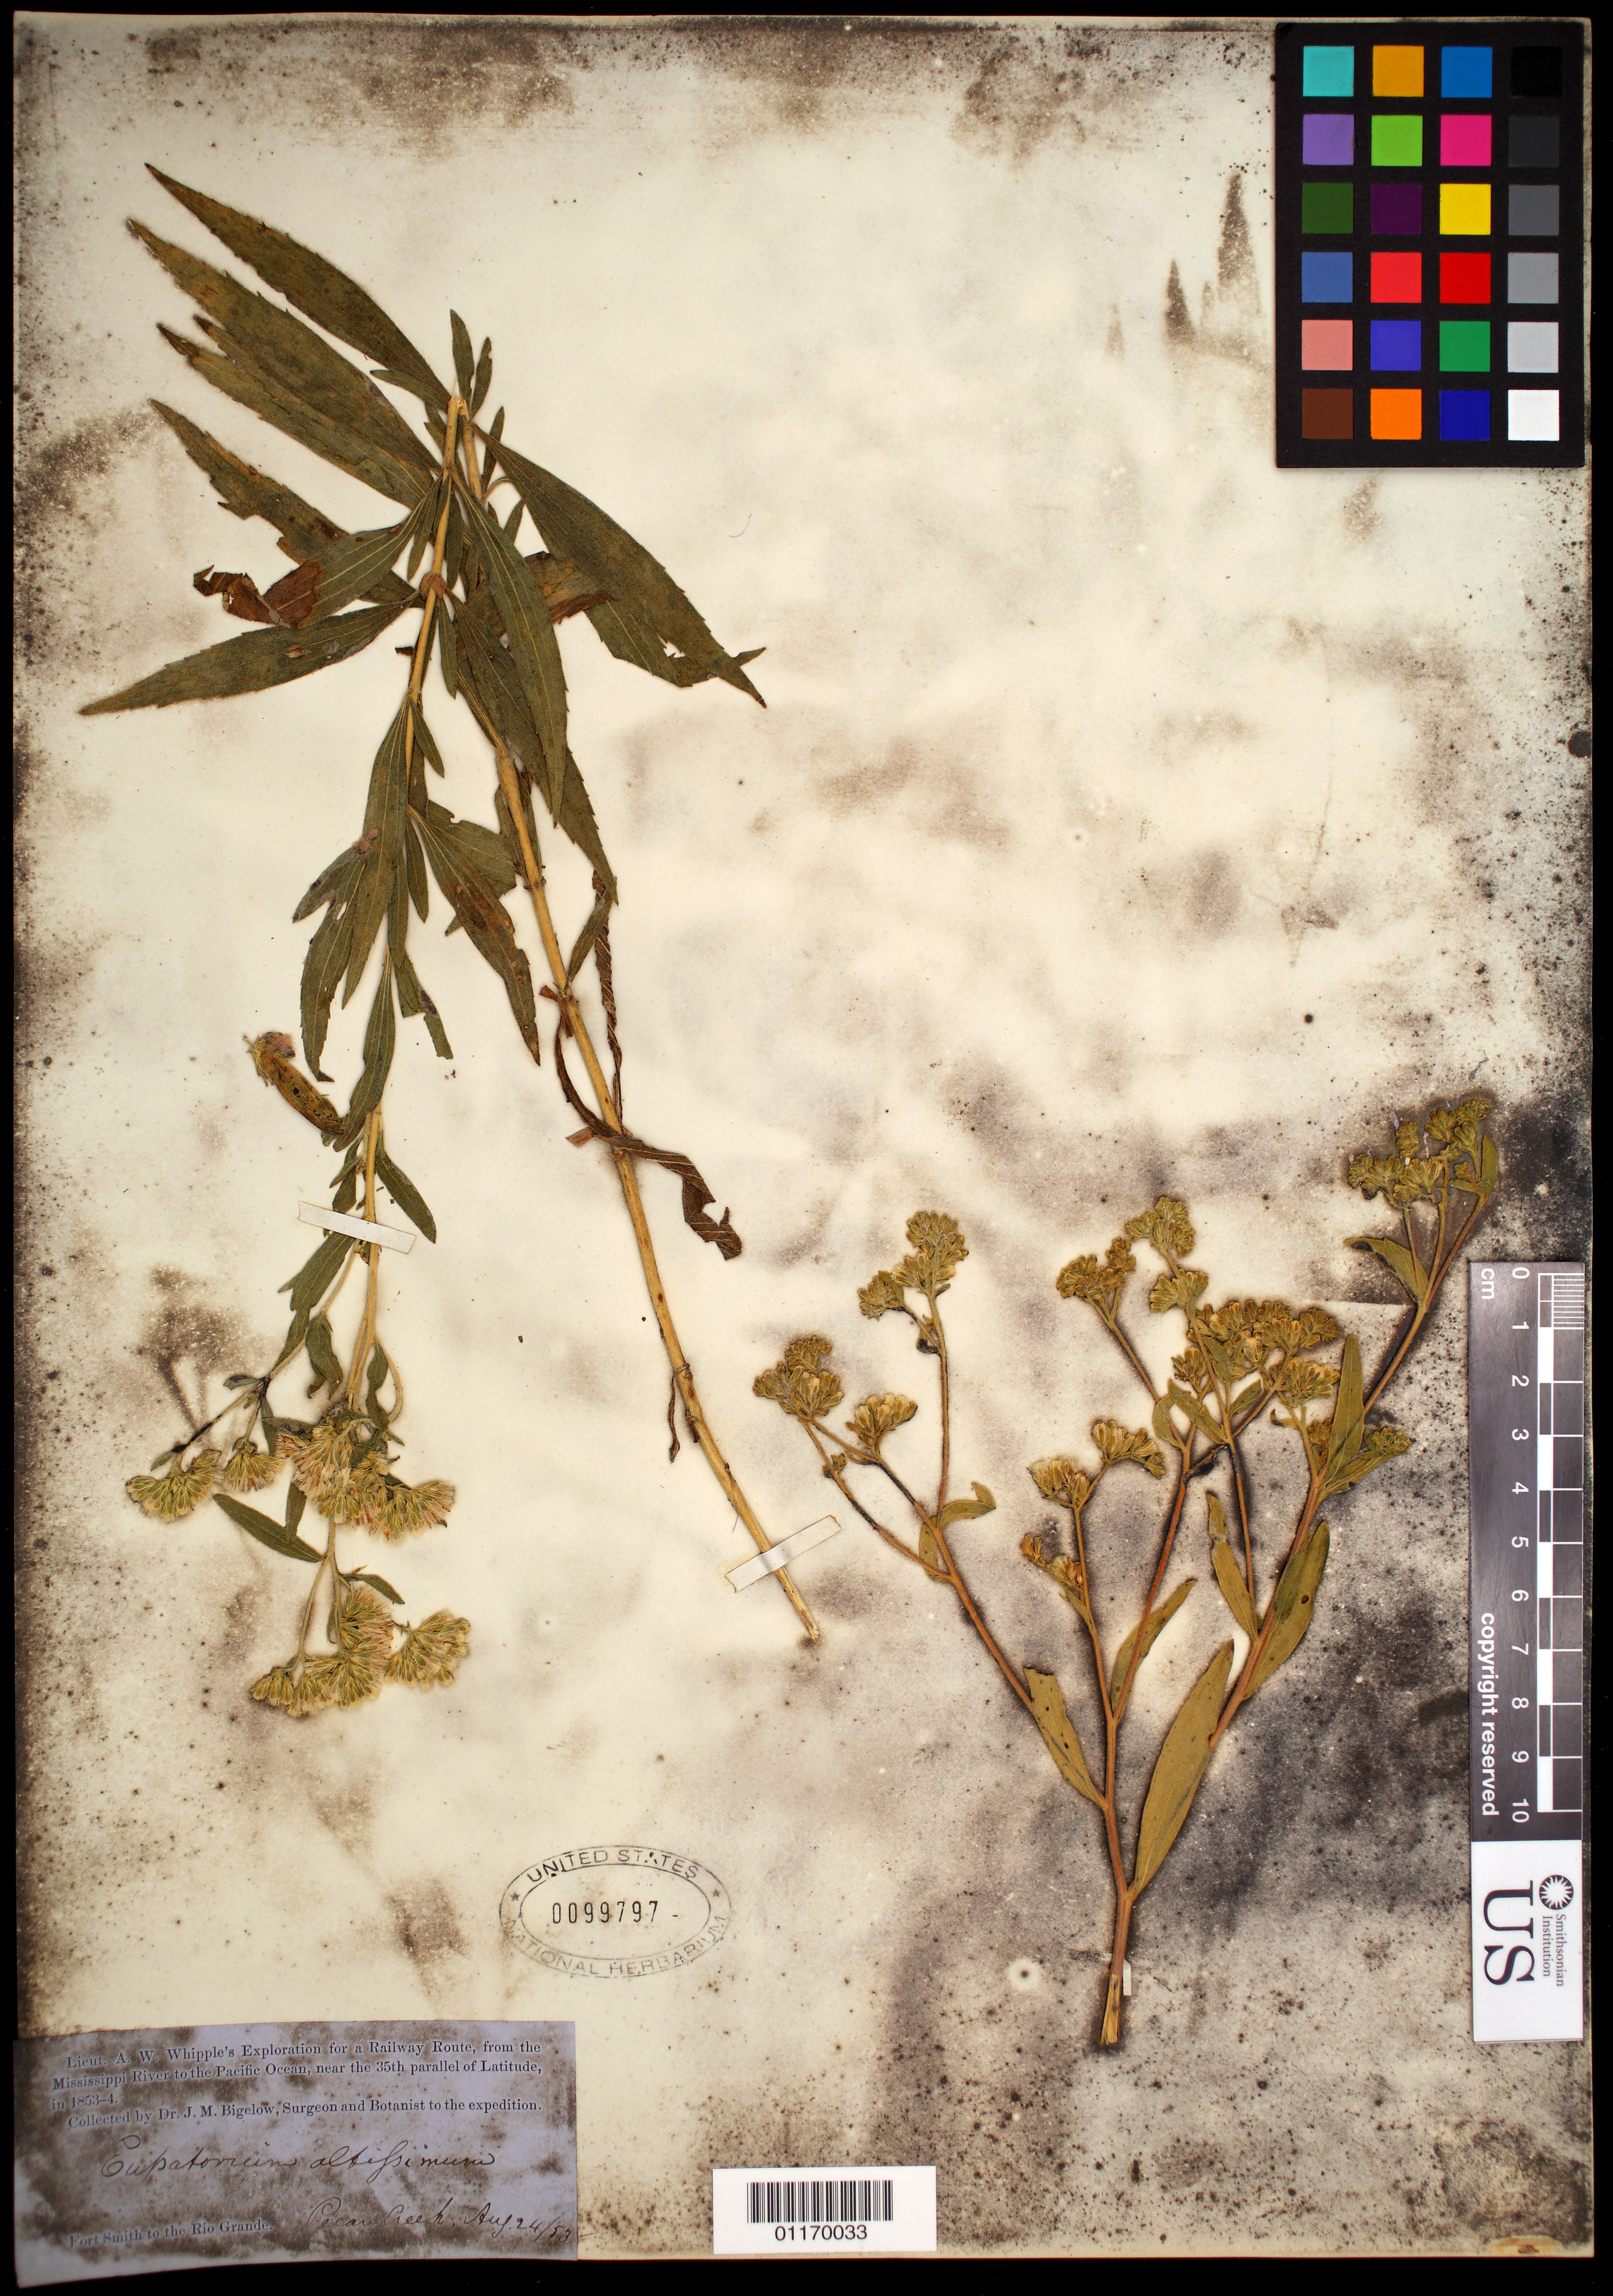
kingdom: Plantae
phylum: Tracheophyta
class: Magnoliopsida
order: Asterales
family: Asteraceae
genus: Eupatorium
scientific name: Eupatorium altissimum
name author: L.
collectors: J. M. Bigelow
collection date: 1853-08-24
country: United States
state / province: Oklahoma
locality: Fort Smith to Rio Grande, Pecan Creek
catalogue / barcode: US 99797